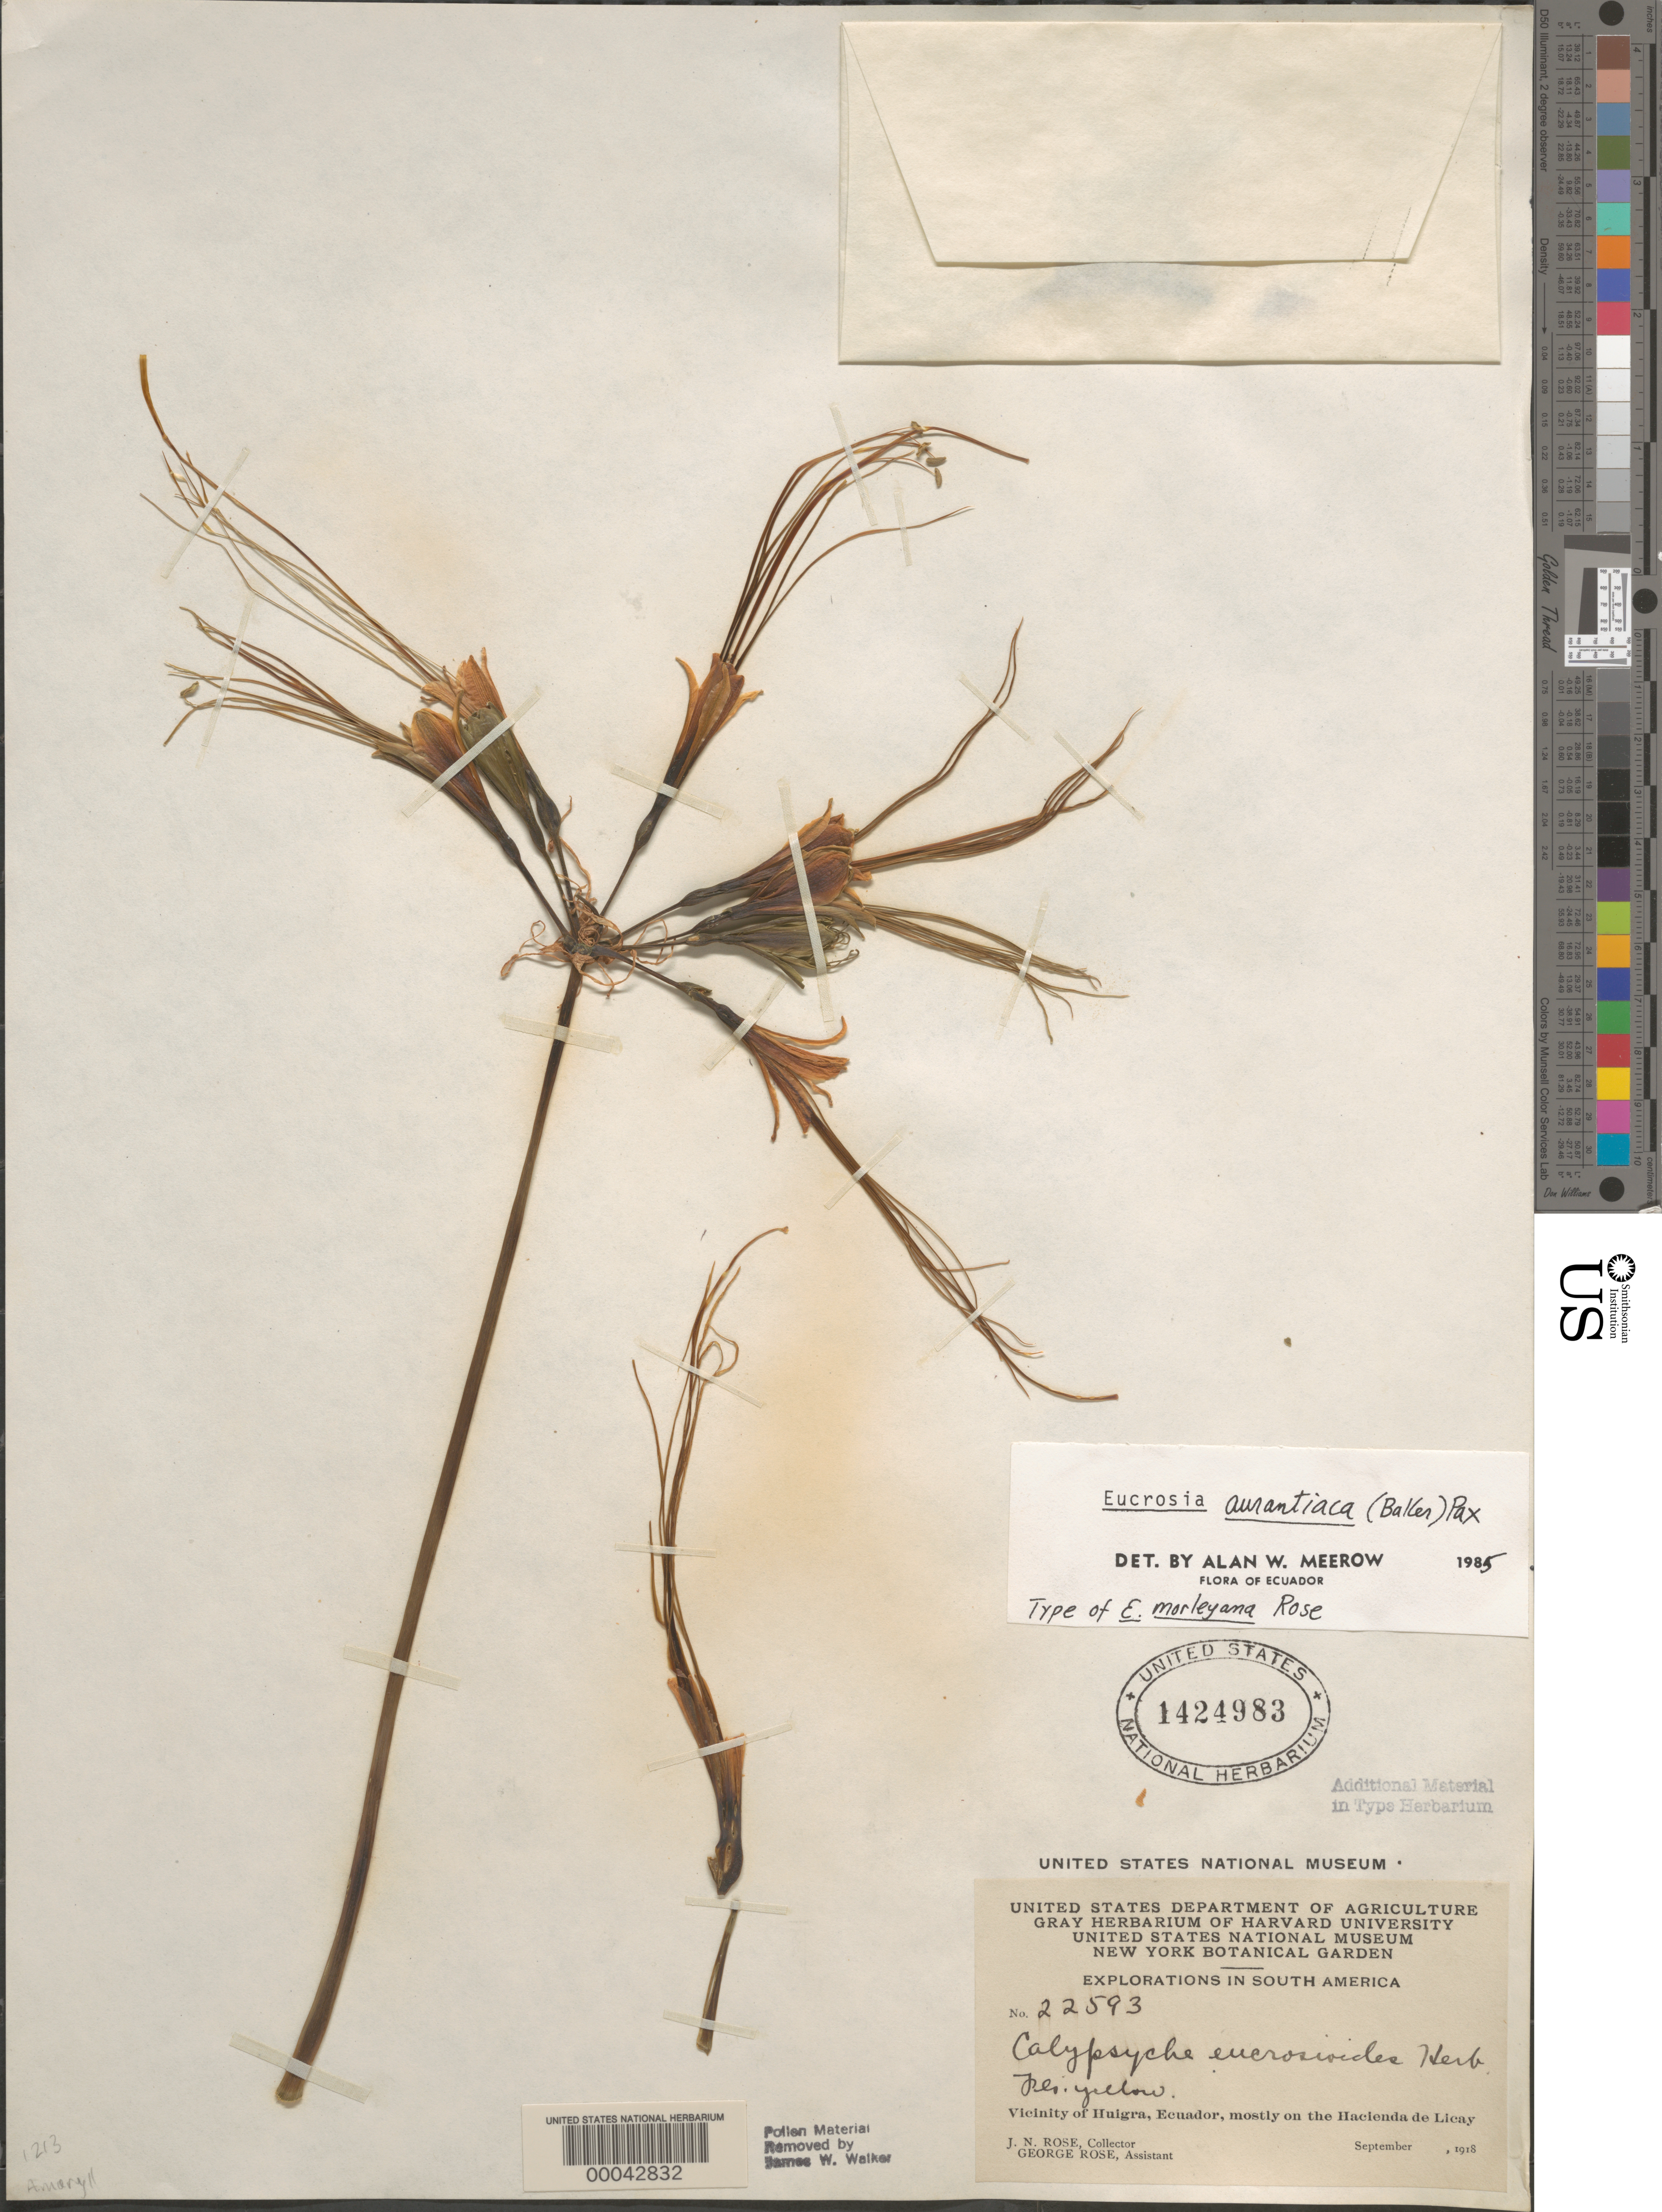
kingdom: Plantae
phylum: Tracheophyta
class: Liliopsida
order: Asparagales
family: Amaryllidaceae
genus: Eucrosia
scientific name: Eucrosia aurantiaca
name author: (Baller) Pax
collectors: J. N. Rose & G. Rose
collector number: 22593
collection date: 1918-09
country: Ecuador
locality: Vicinity of Huigra, mostly on the Hacienda de Licay.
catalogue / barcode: US 1424983